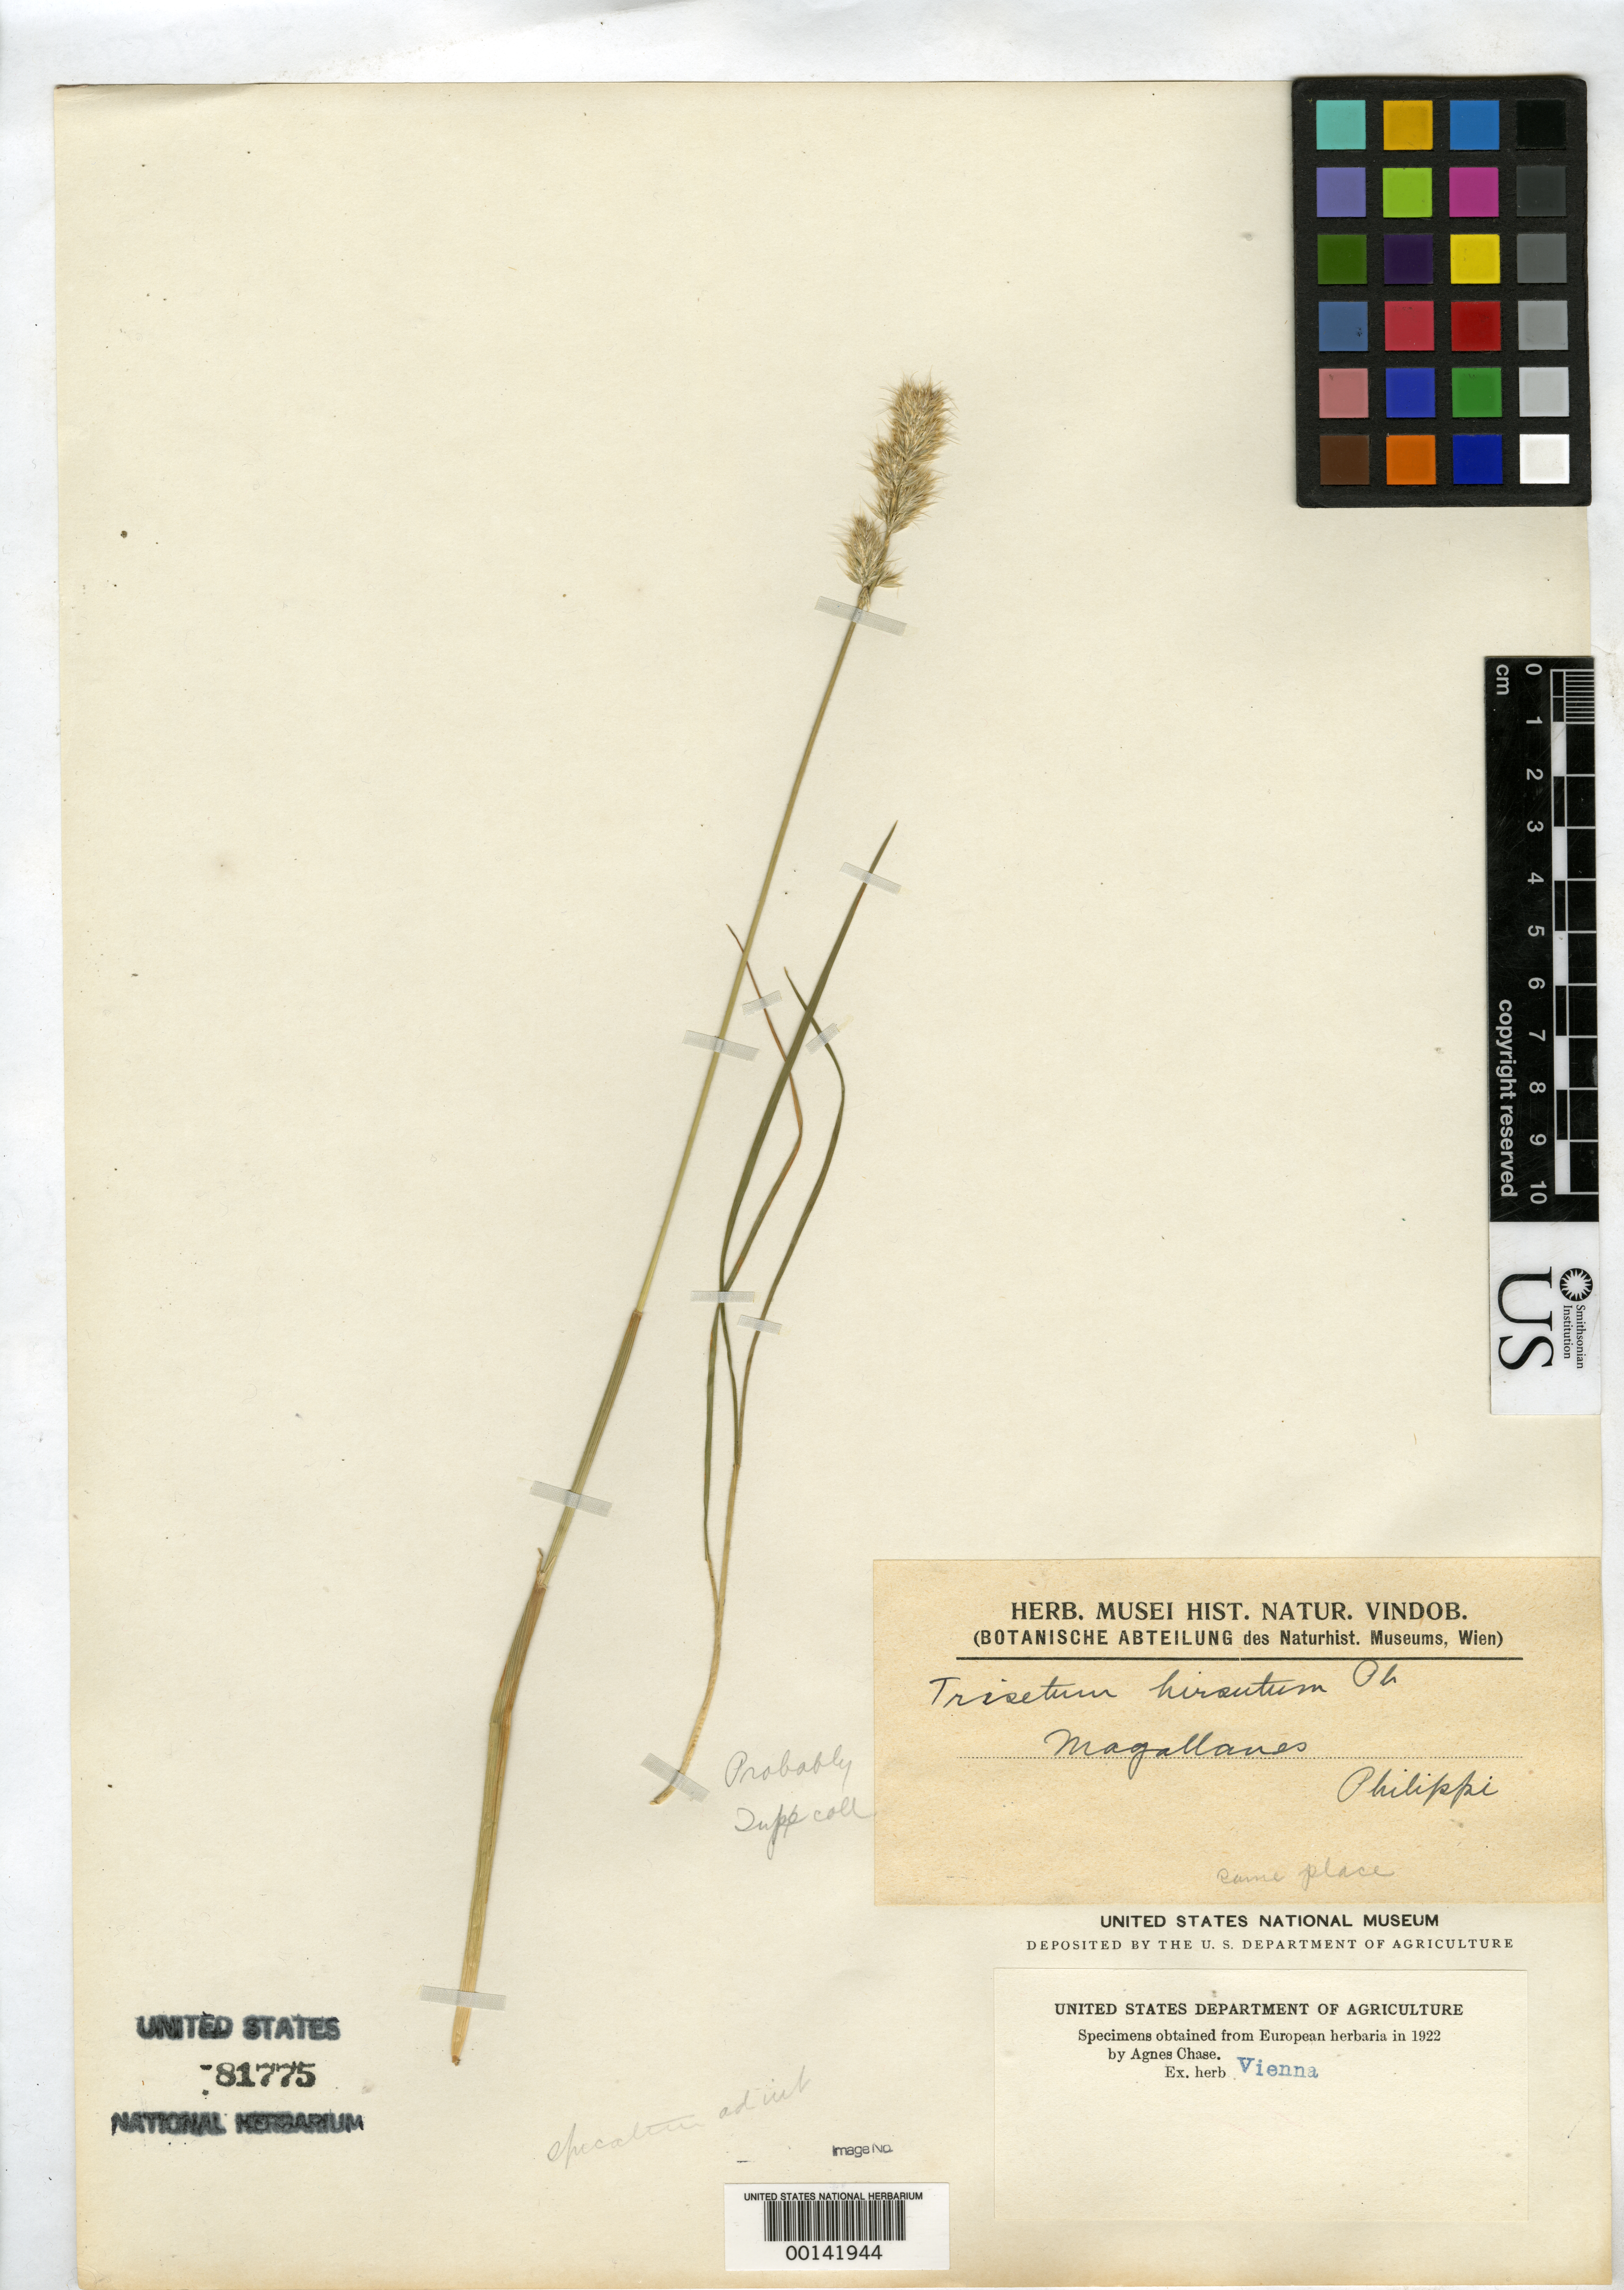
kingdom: Plantae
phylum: Tracheophyta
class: Liliopsida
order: Poales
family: Poaceae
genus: Trisetum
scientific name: Trisetum hirsutum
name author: A.J. Richards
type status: Type Collection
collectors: R. A. Philippi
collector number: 235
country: Chile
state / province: Magallanes y de la Antártica Chilena (XII)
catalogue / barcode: US 81775